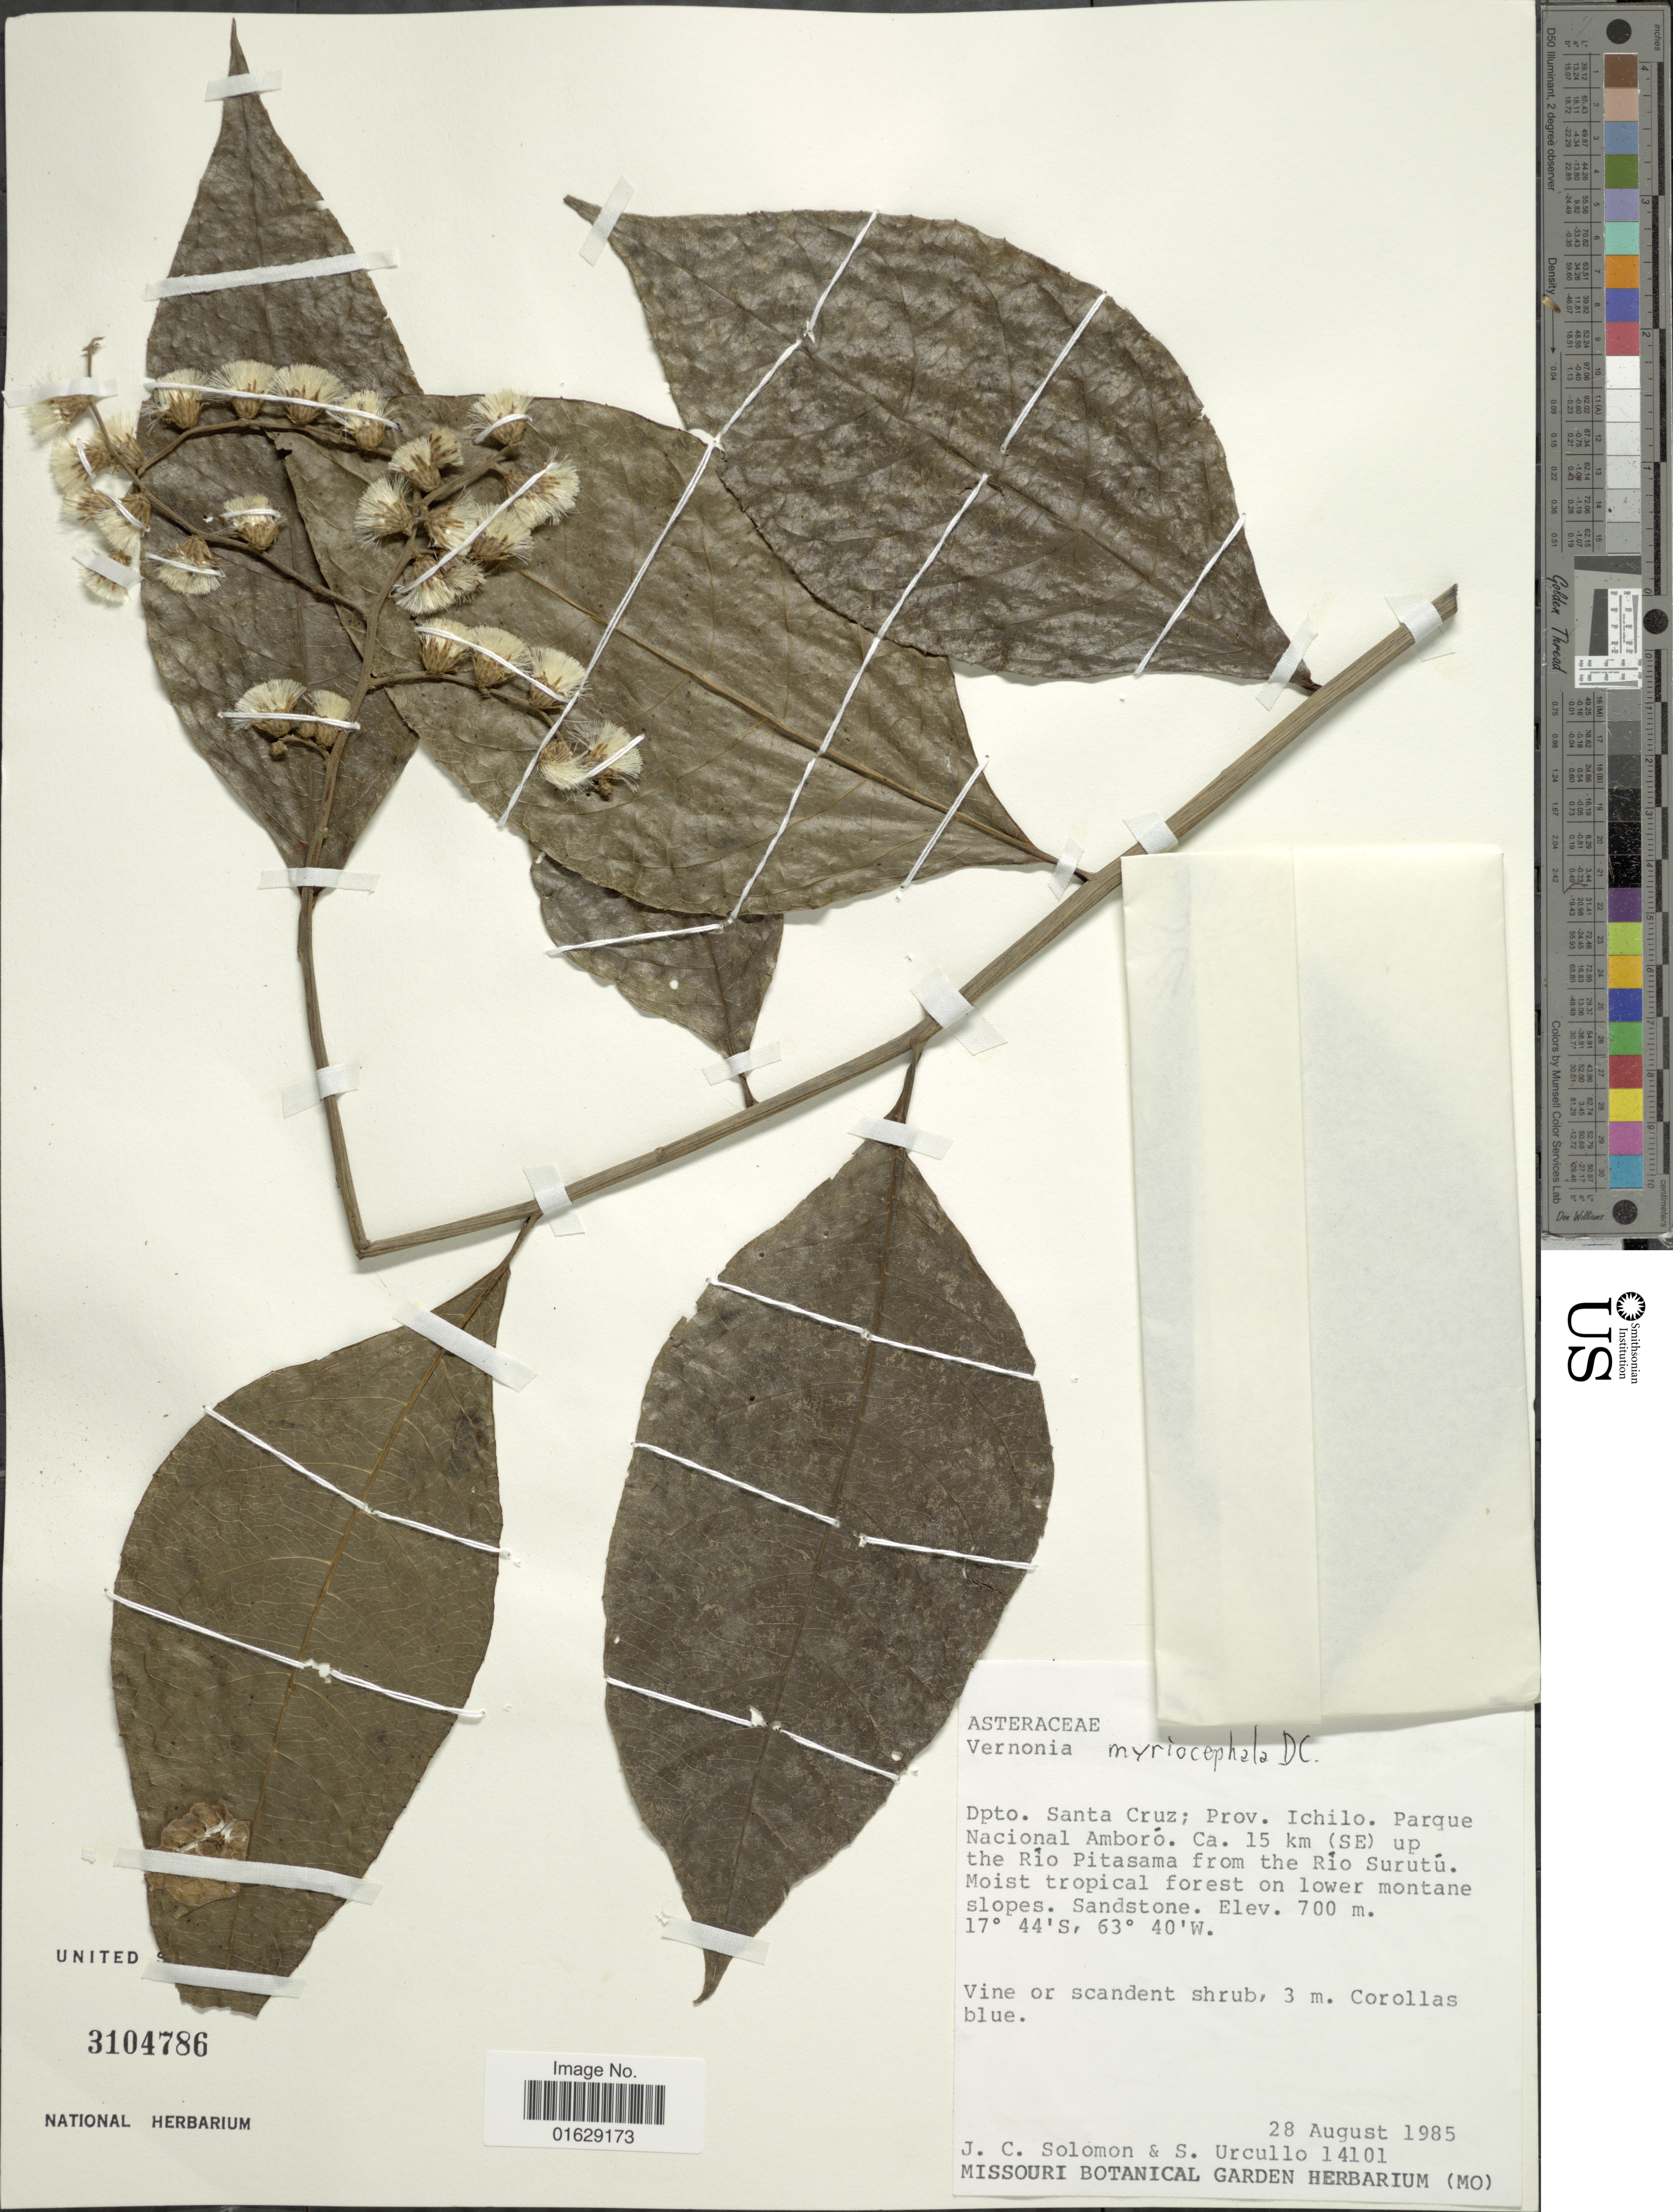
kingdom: Plantae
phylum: Tracheophyta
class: Magnoliopsida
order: Asterales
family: Asteraceae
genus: Lepidaploa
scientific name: Lepidaploa myriocephala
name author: (DC.) H. Rob.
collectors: J. C. Solomon & S. Urcullo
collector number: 14101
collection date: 1985-08-28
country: Bolivia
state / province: Santa Cruz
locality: Dpto. Santa Cruz; prov. Ichilo. Parque Nacional Amboro, Ca. 15 km (SE) up the Rio Pitasama from the Rio Surutu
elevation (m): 700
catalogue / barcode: US 3104786